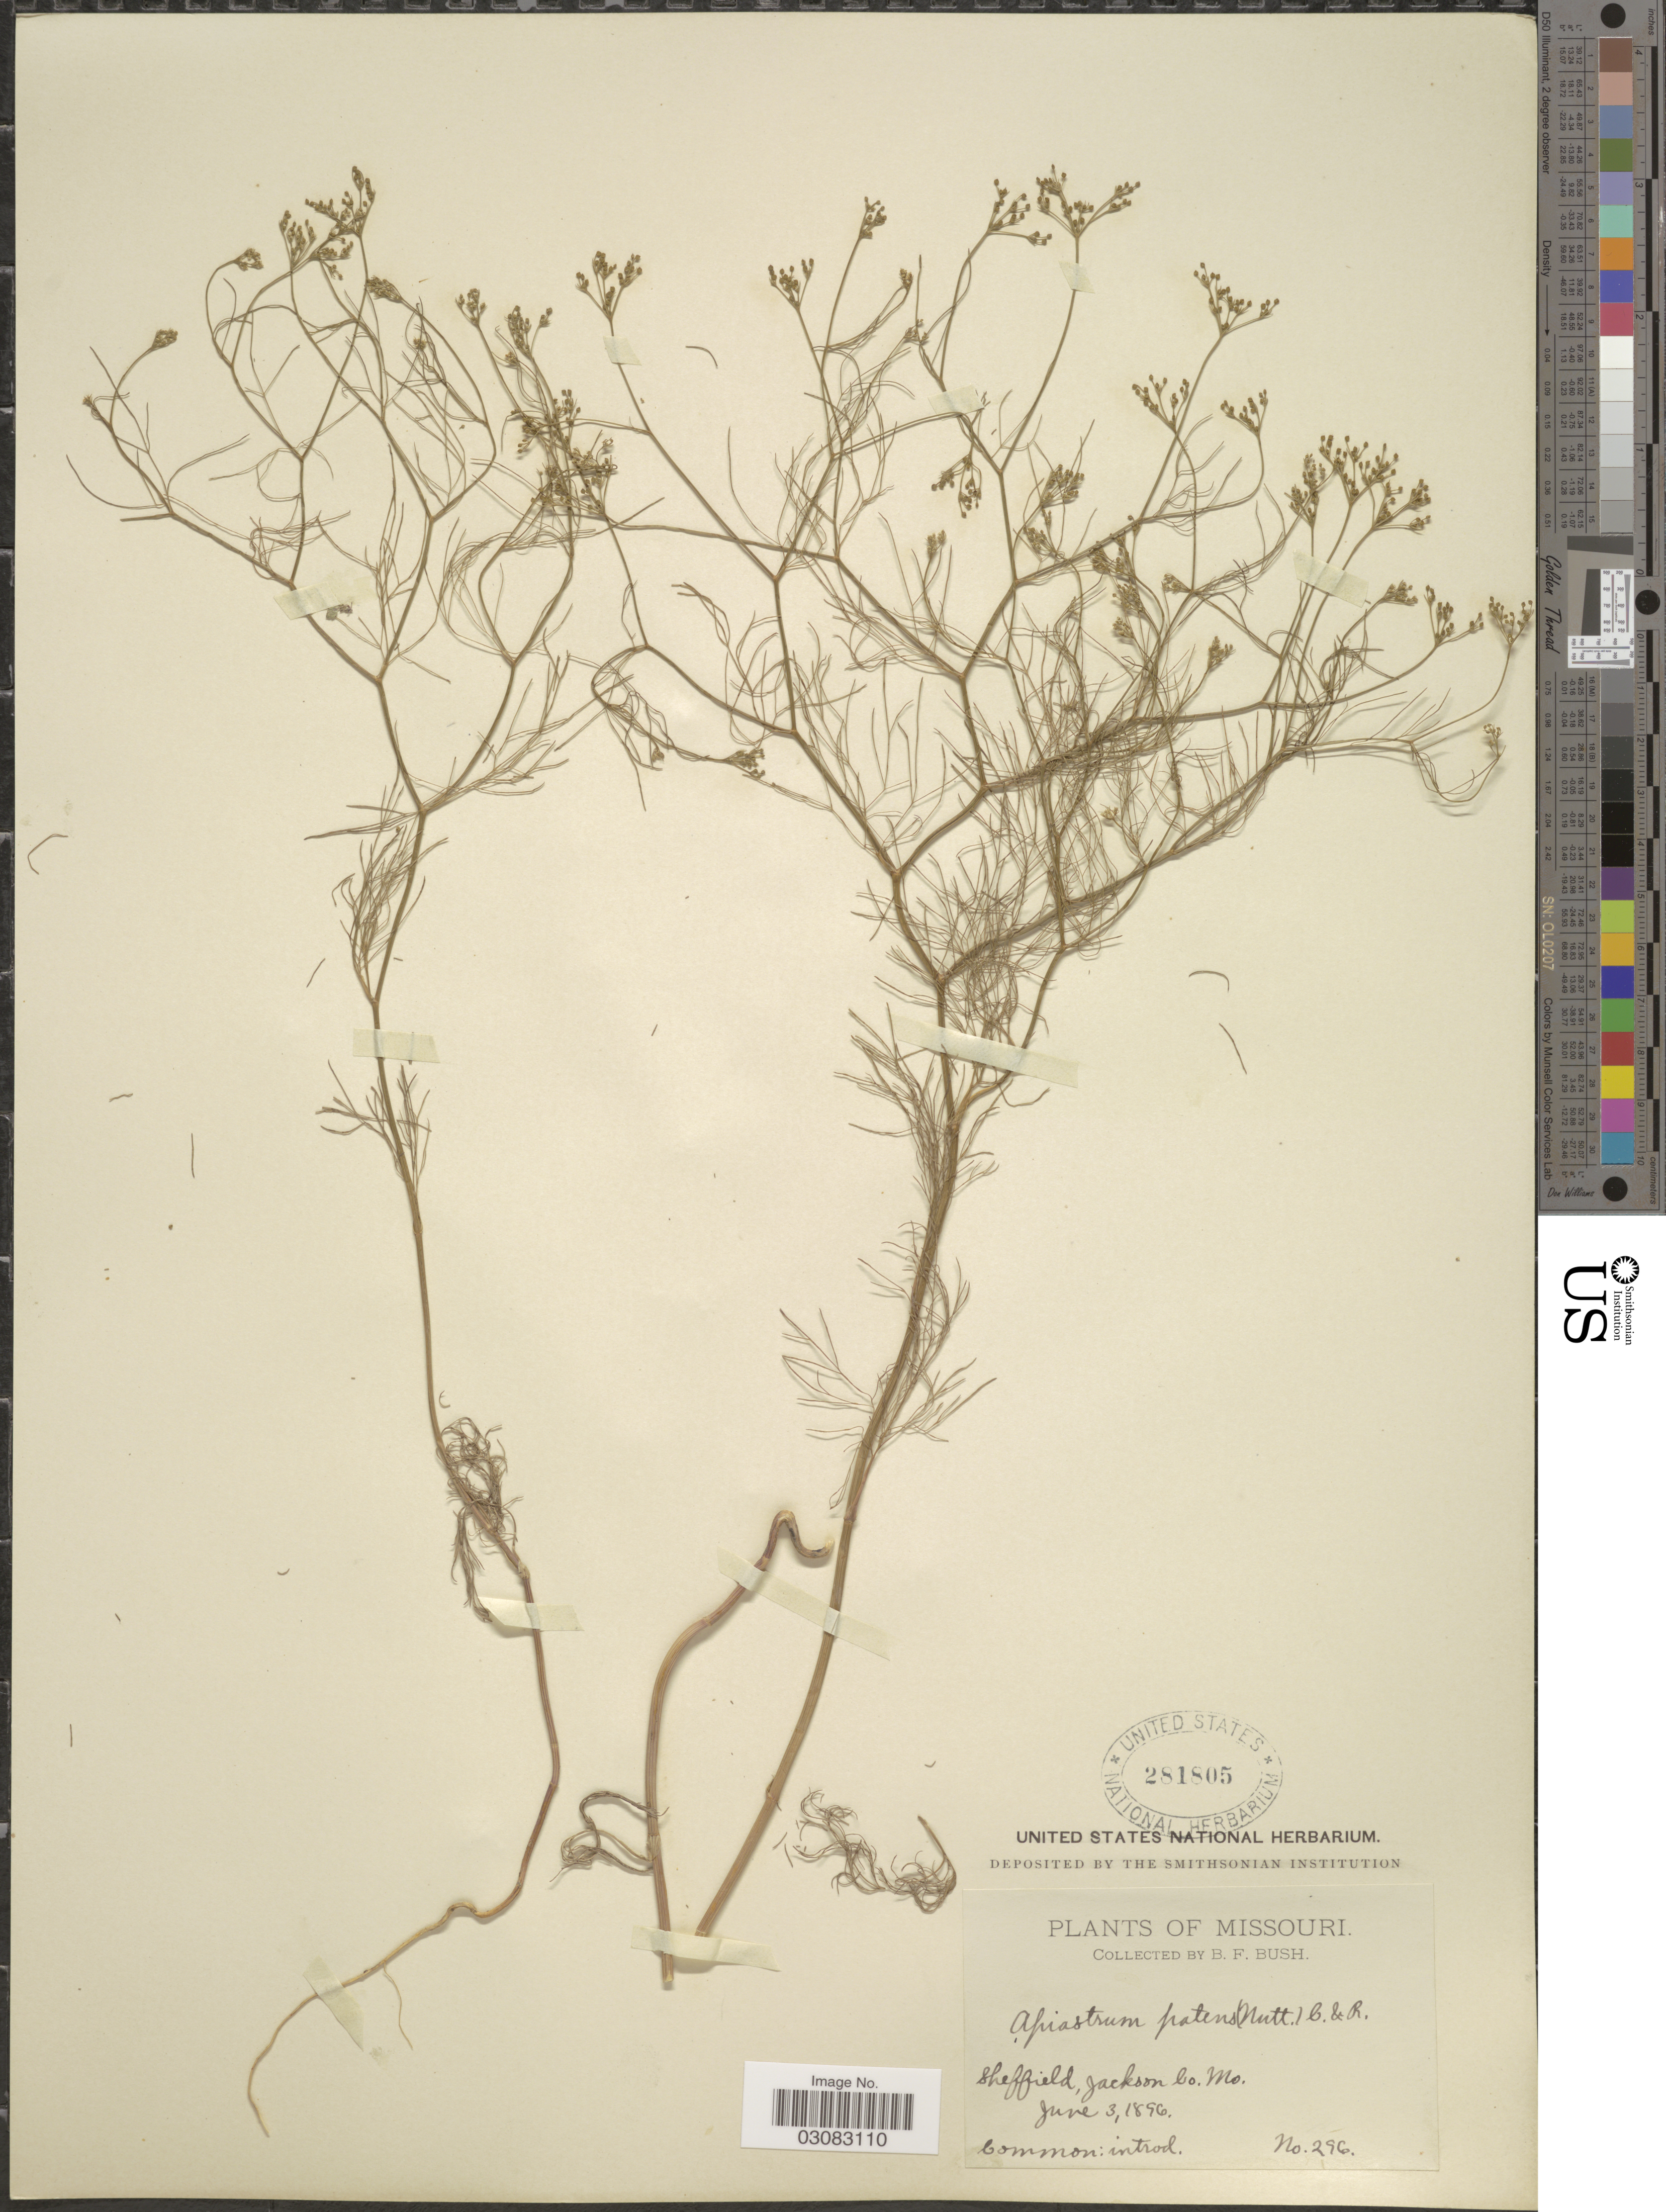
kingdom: Plantae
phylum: Tracheophyta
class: Magnoliopsida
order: Apiales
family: Apiaceae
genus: Spermolepis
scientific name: Spermolepis patens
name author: (Nutt. ex DC.) B.L. Rob.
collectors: B. F. Bush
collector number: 296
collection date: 1896-06-03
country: United States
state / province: Missouri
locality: Sheffield, Jackson Co. Mo.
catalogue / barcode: US 281805